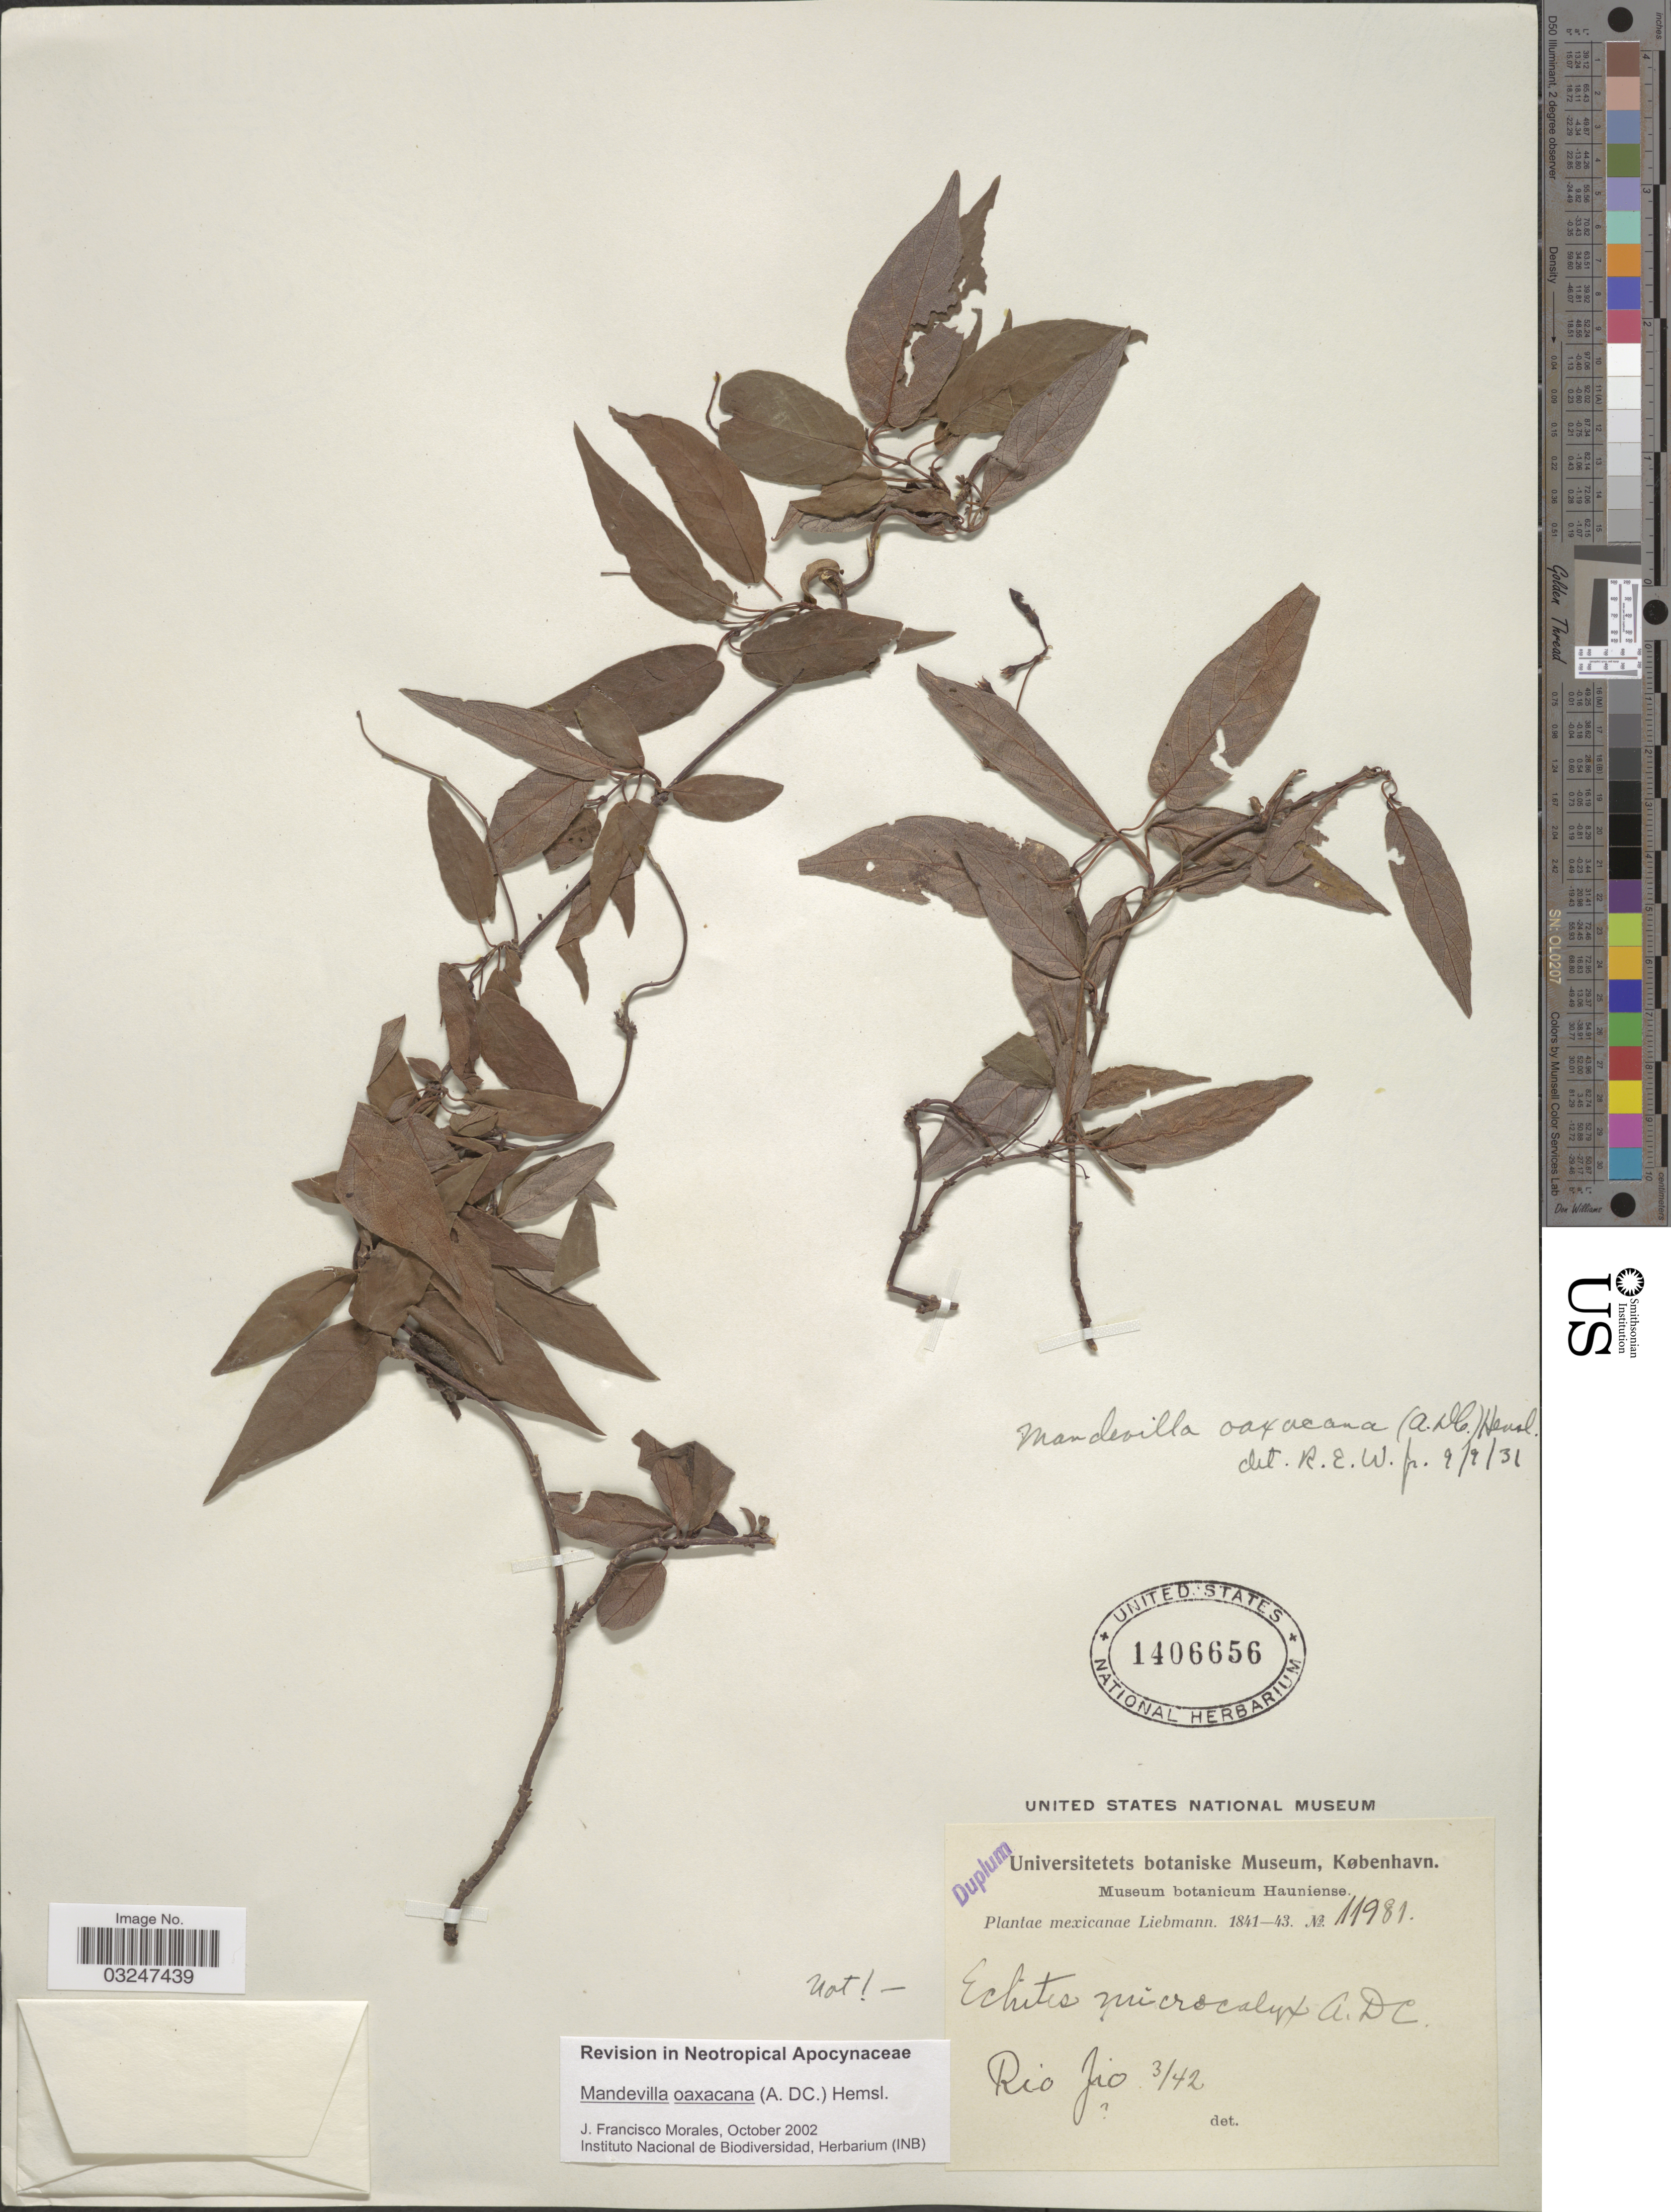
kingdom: Plantae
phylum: Tracheophyta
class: Magnoliopsida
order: Gentianales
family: Apocynaceae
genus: Mandevilla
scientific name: Mandevilla oaxacana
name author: (A. DC.) Hemsl.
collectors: Liebmann, --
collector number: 11981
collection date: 1842-03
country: Mexico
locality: Rio Jio.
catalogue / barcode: US 1406656